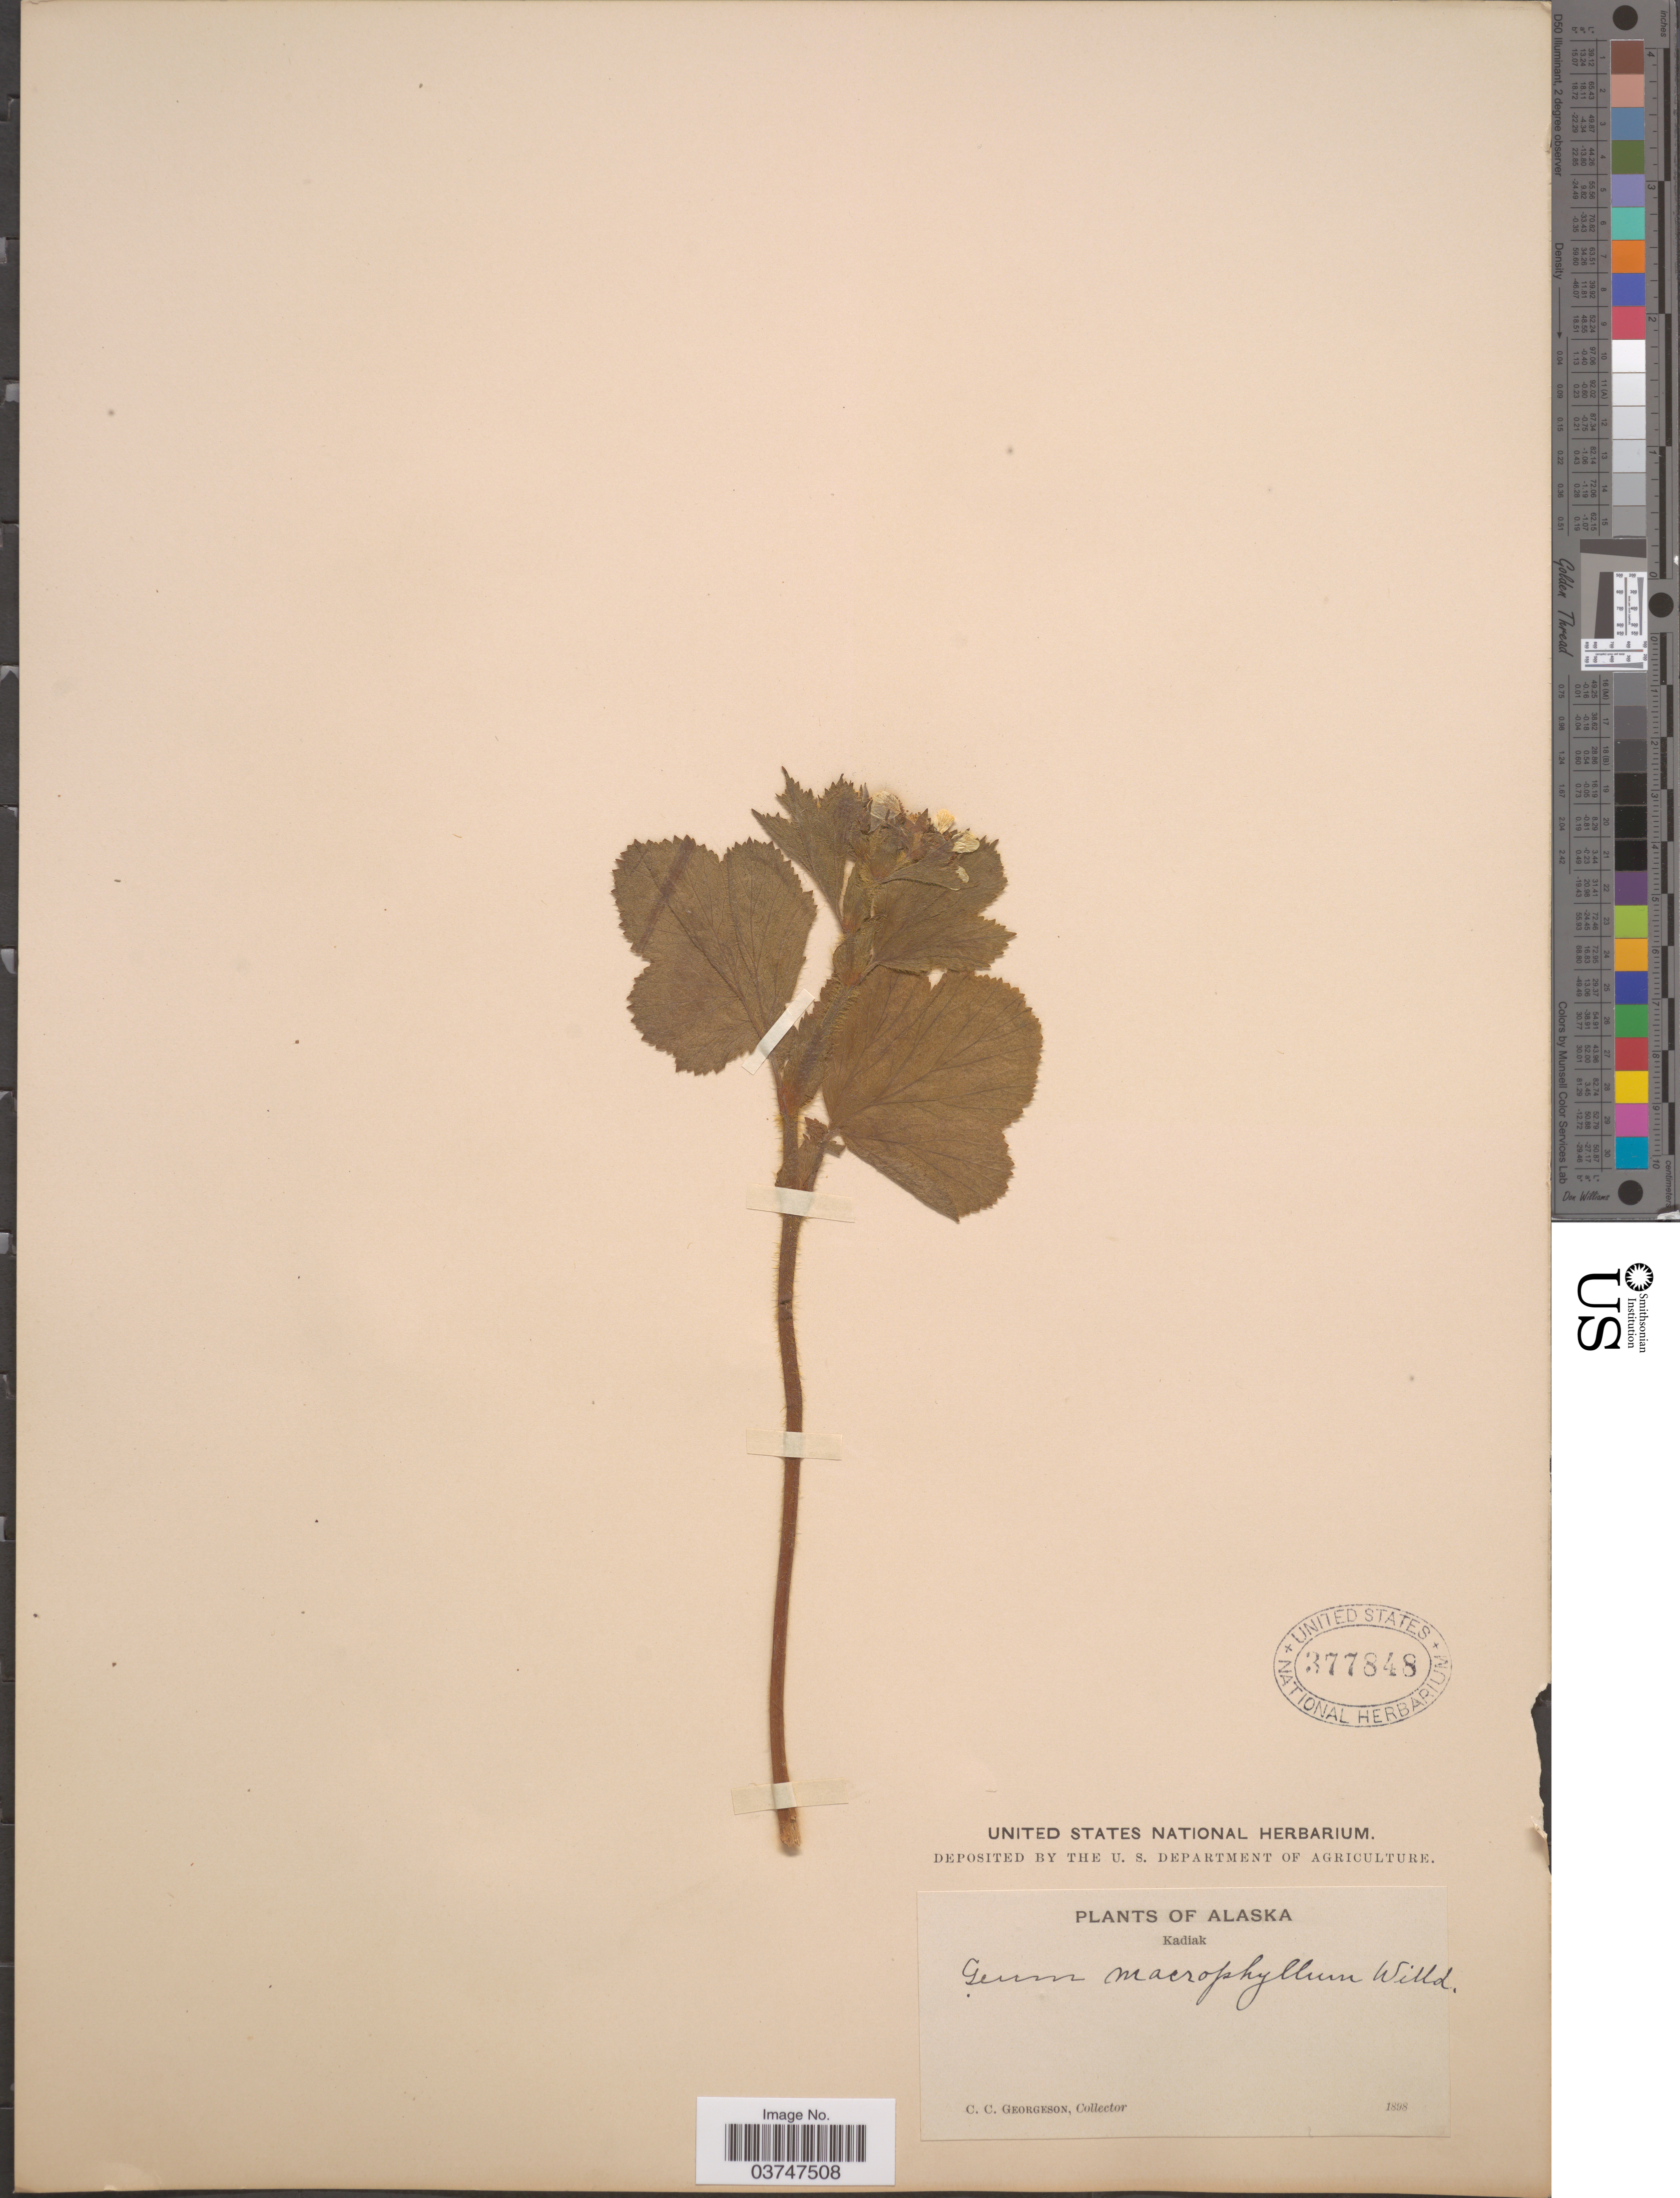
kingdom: Plantae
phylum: Tracheophyta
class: Magnoliopsida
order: Rosales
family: Rosaceae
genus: Geum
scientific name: Geum macrophyllum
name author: Willd.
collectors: C. Georgeson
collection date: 1898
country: United States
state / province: Alaska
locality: Kadiak.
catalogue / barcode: US 377848